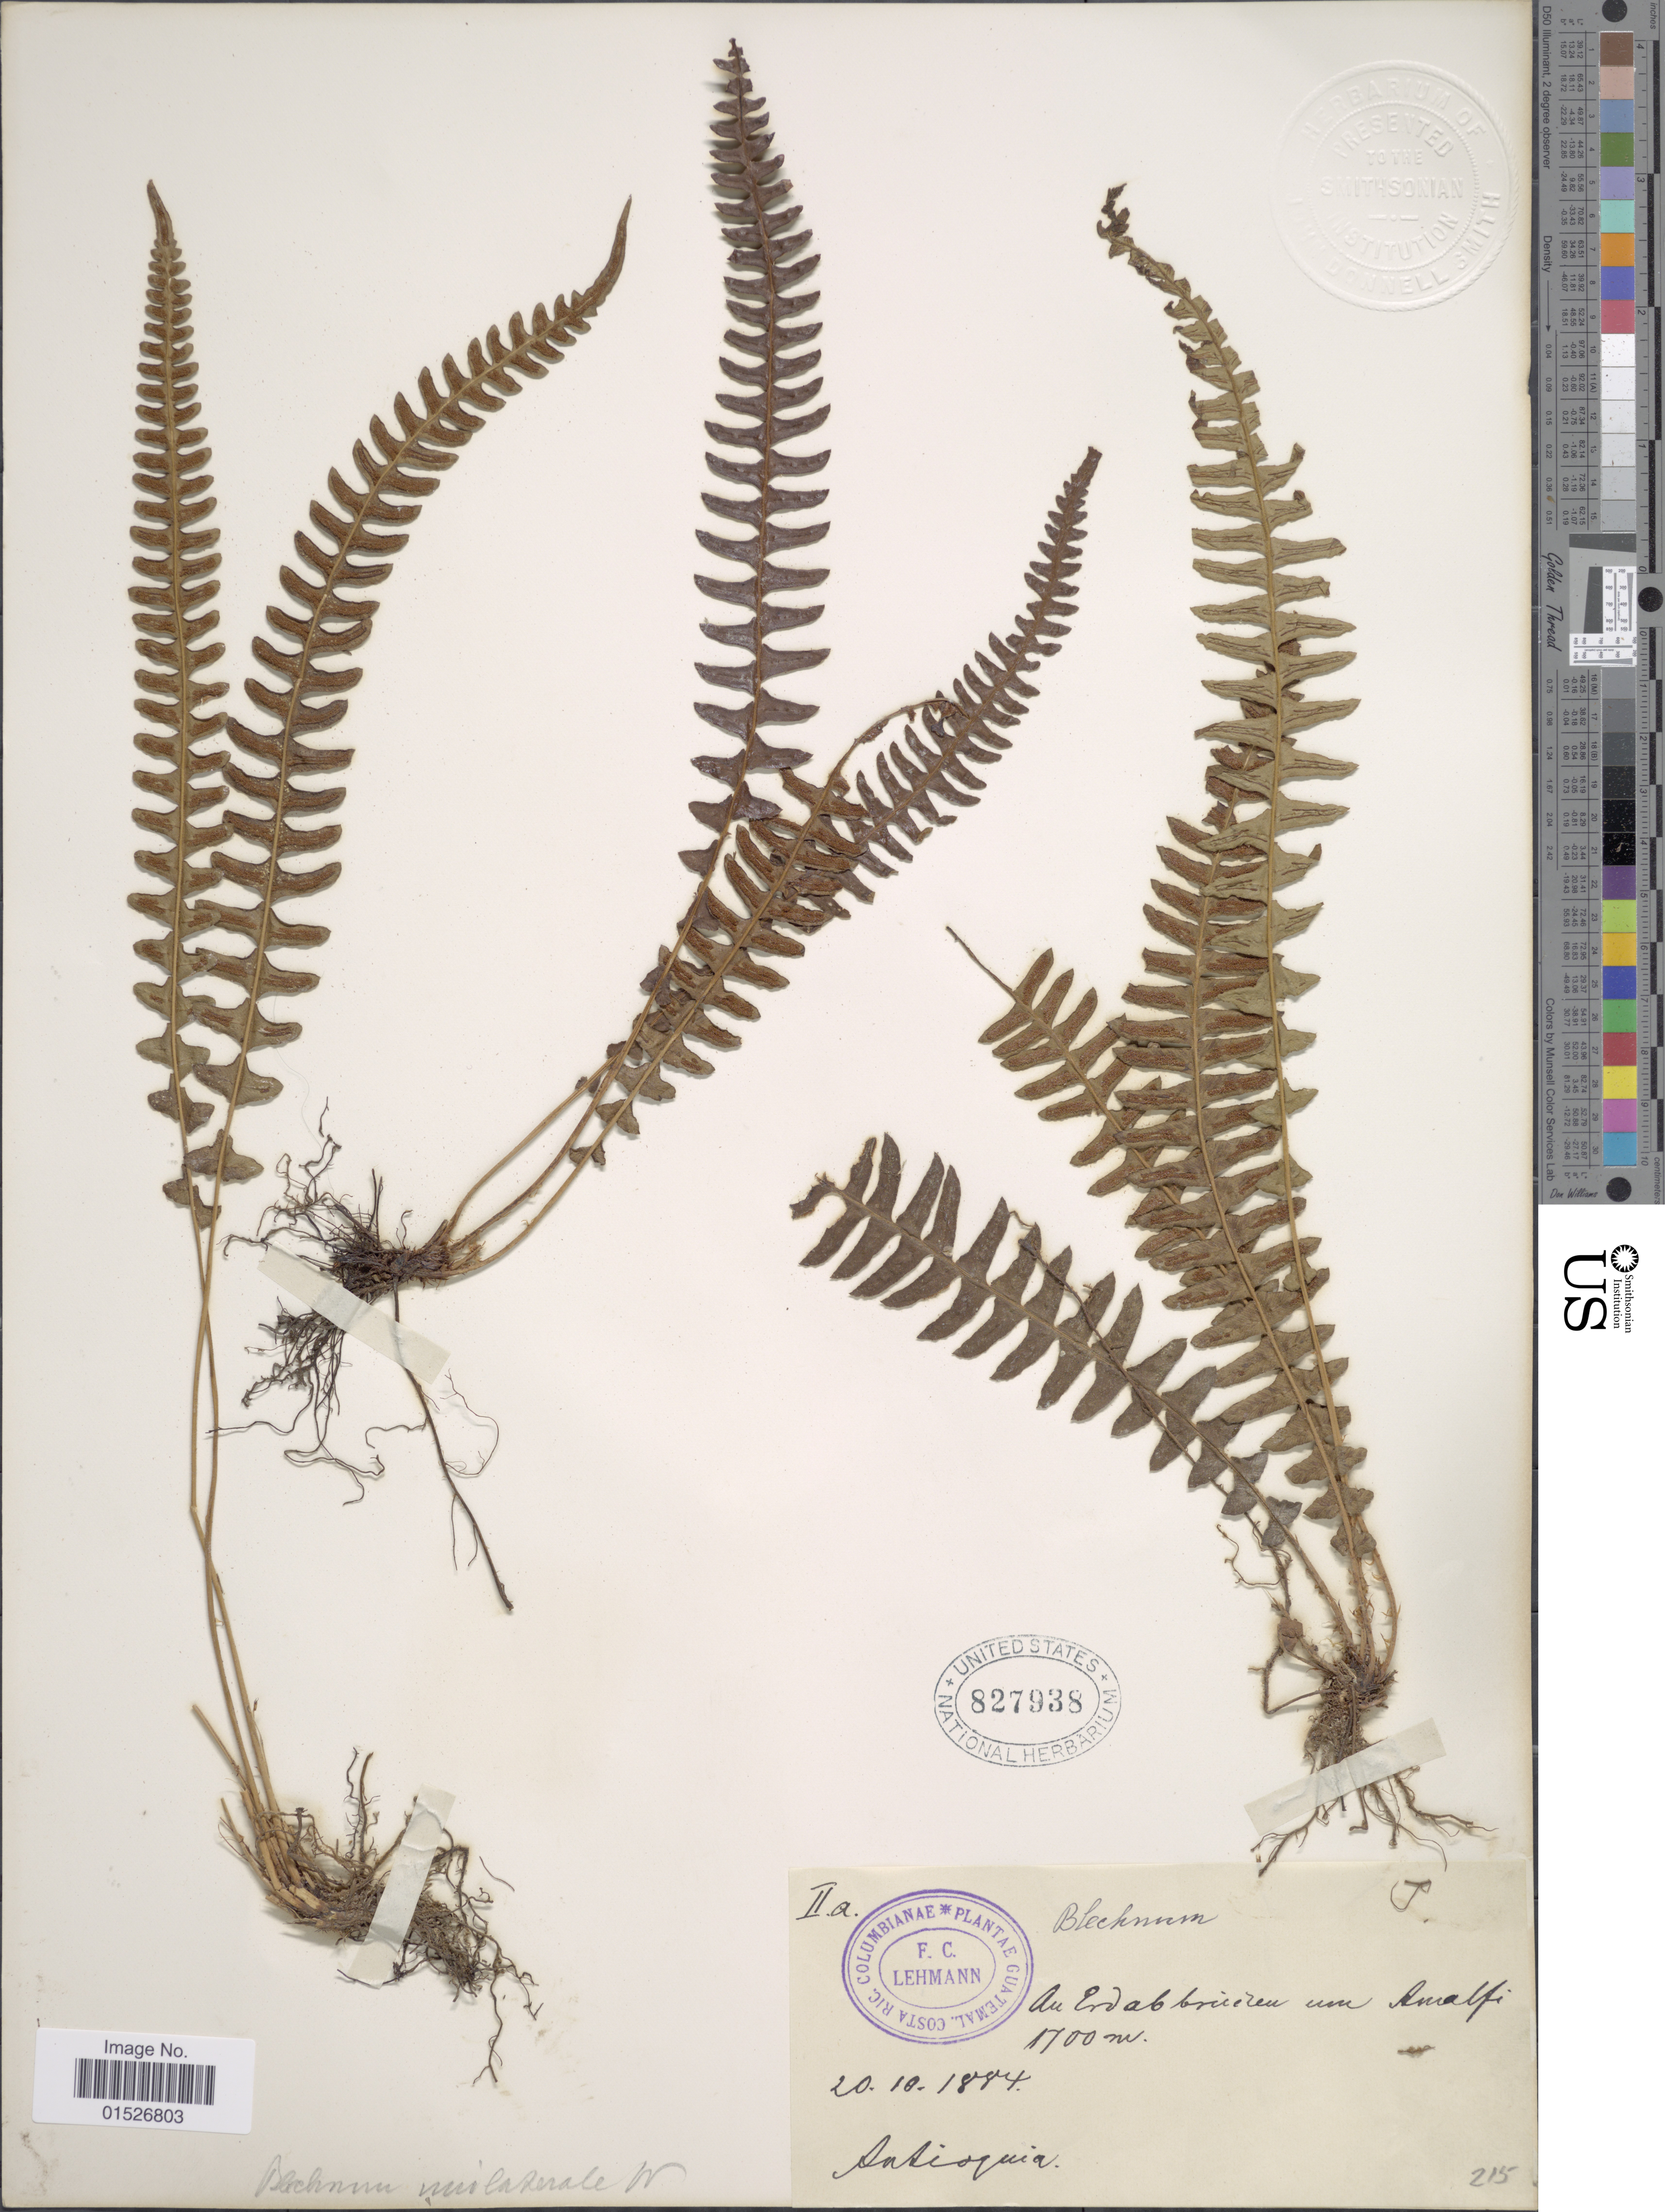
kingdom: Plantae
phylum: Tracheophyta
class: Polypodiopsida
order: Polypodiales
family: Blechnaceae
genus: Blechnum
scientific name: Blechnum polypodioides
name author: Raddi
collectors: F. Lehman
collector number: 215?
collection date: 1884-10-20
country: Colombia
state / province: Antioquia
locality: Antioquia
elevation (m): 1700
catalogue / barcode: US 827938